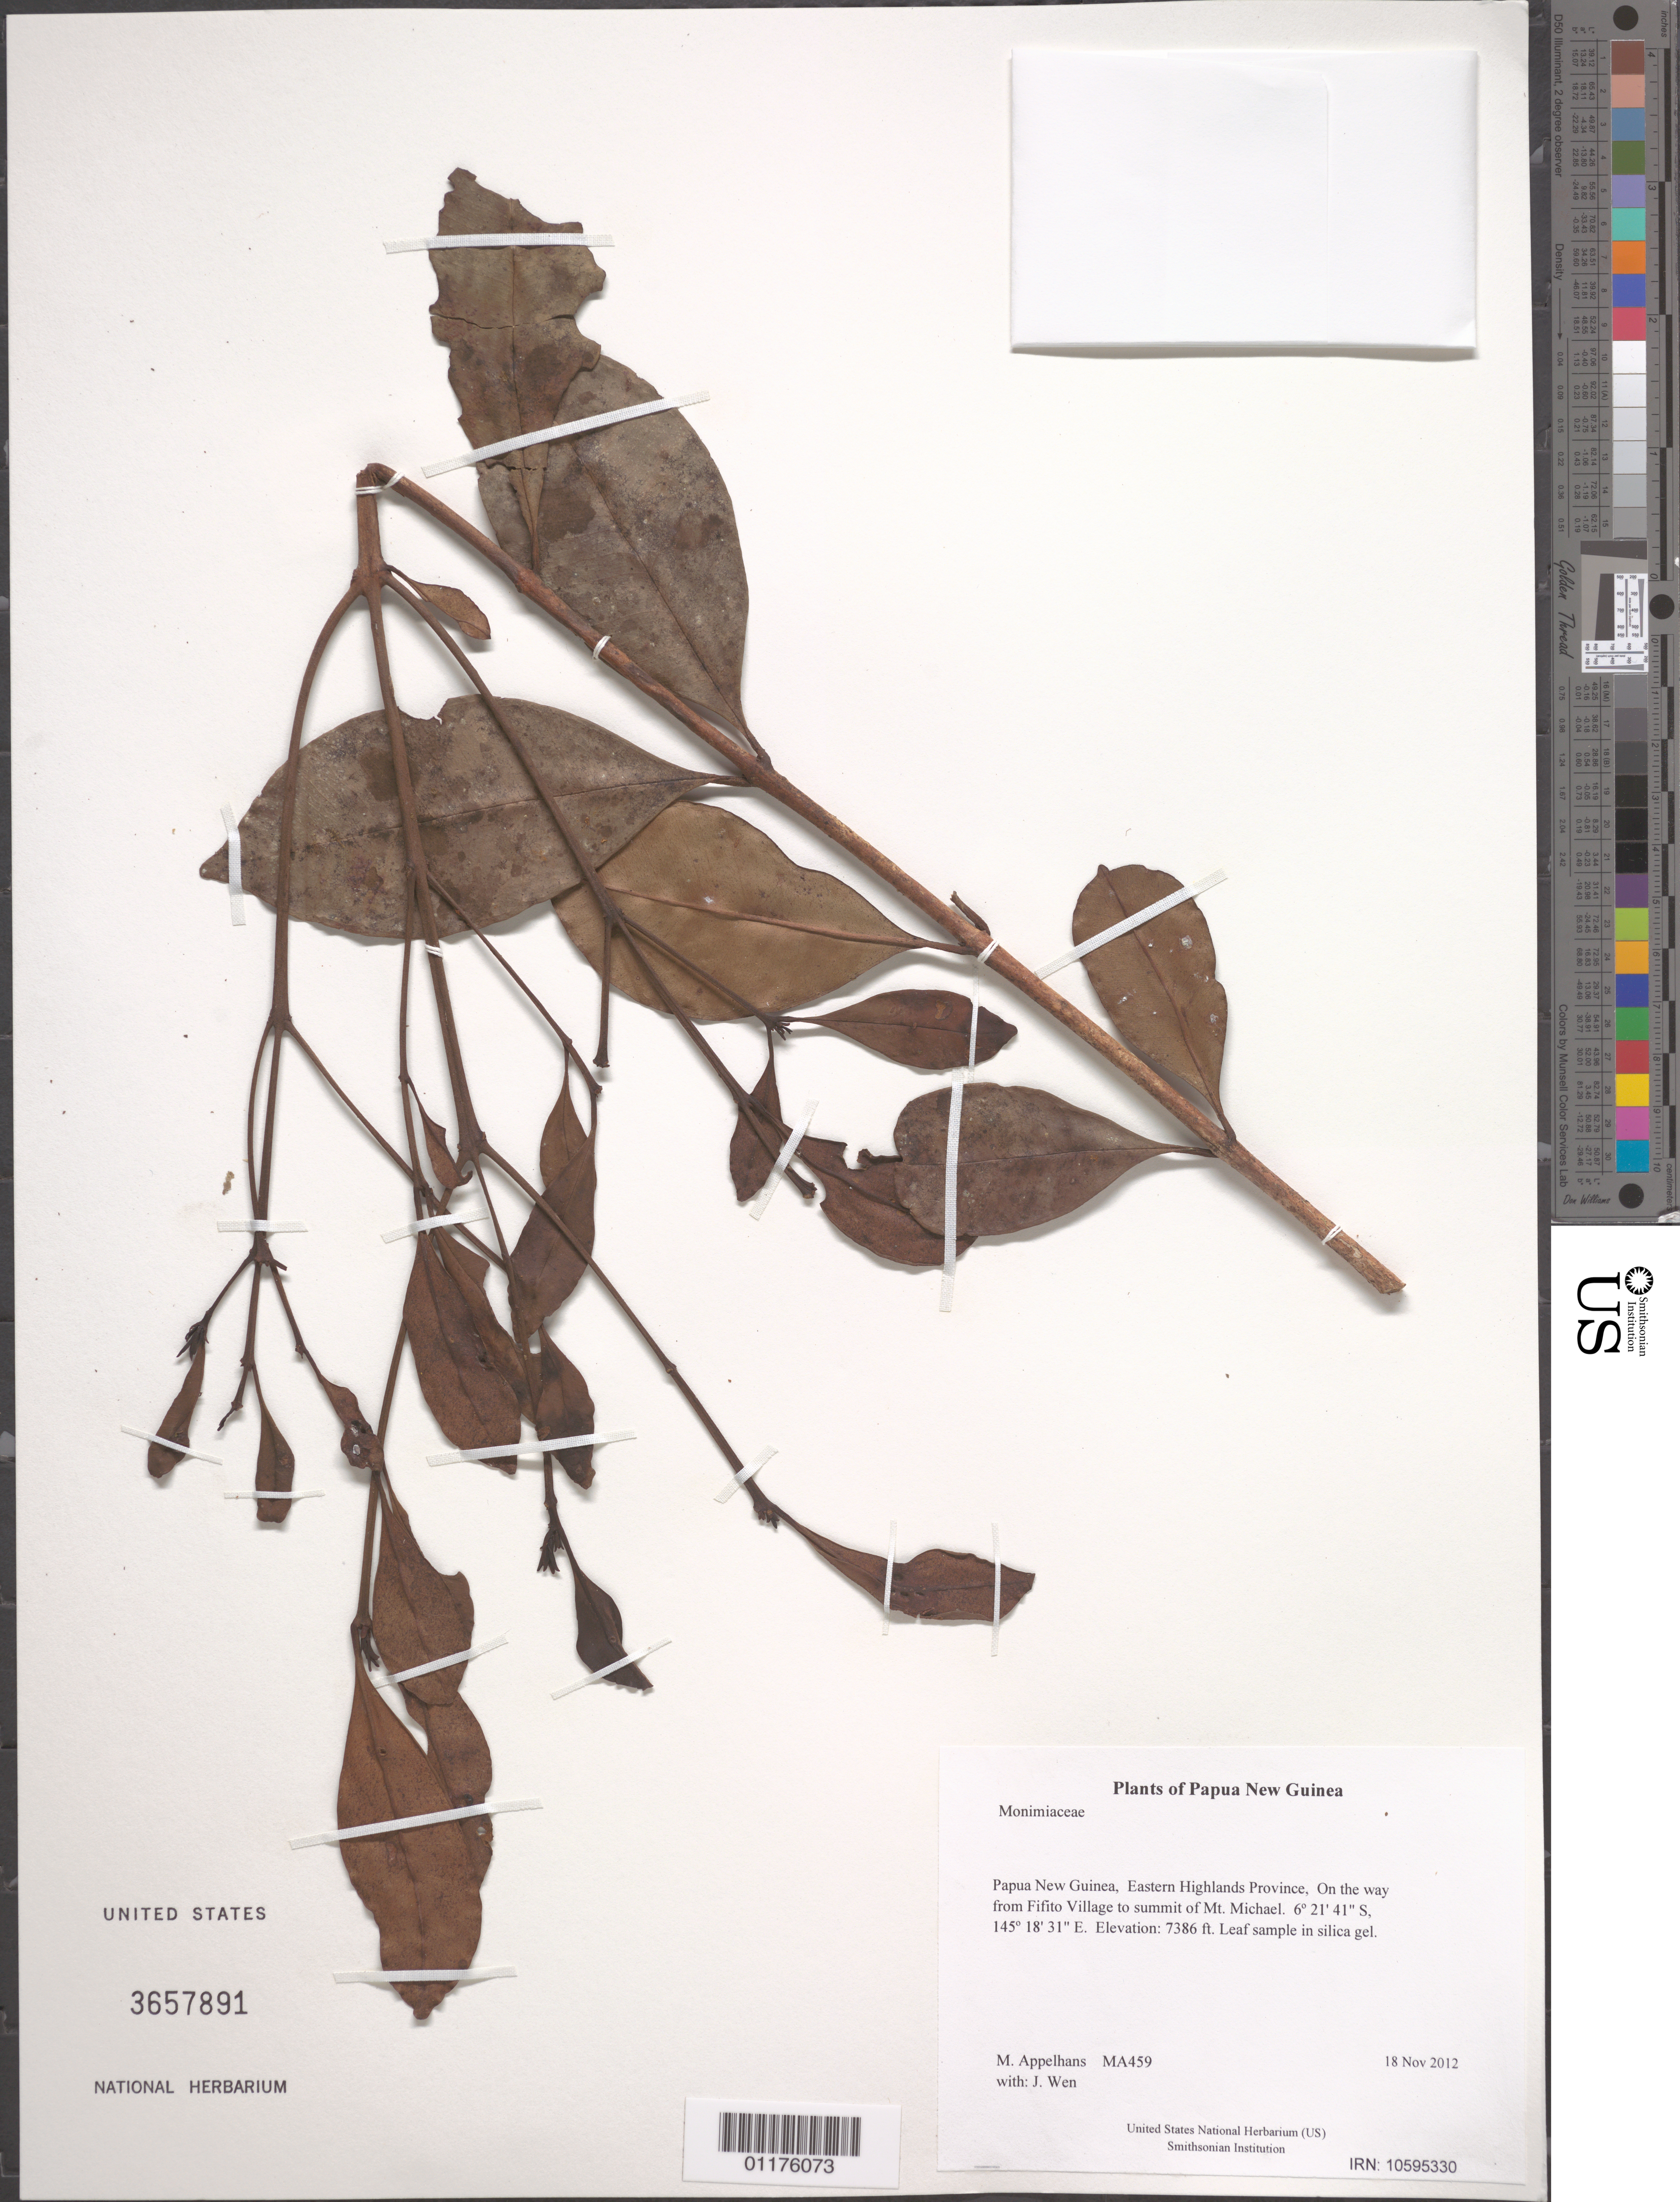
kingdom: Plantae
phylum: Tracheophyta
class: Magnoliopsida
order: Laurales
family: Monimiaceae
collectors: J. Wen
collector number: MA459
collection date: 2012-11-18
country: Papua New Guinea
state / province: Eastern Highlands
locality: On the way from Fifito Village to summit of Mt. Michael.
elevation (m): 2251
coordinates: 06 21.687 S, 145 18.510 E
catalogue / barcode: US 3657891